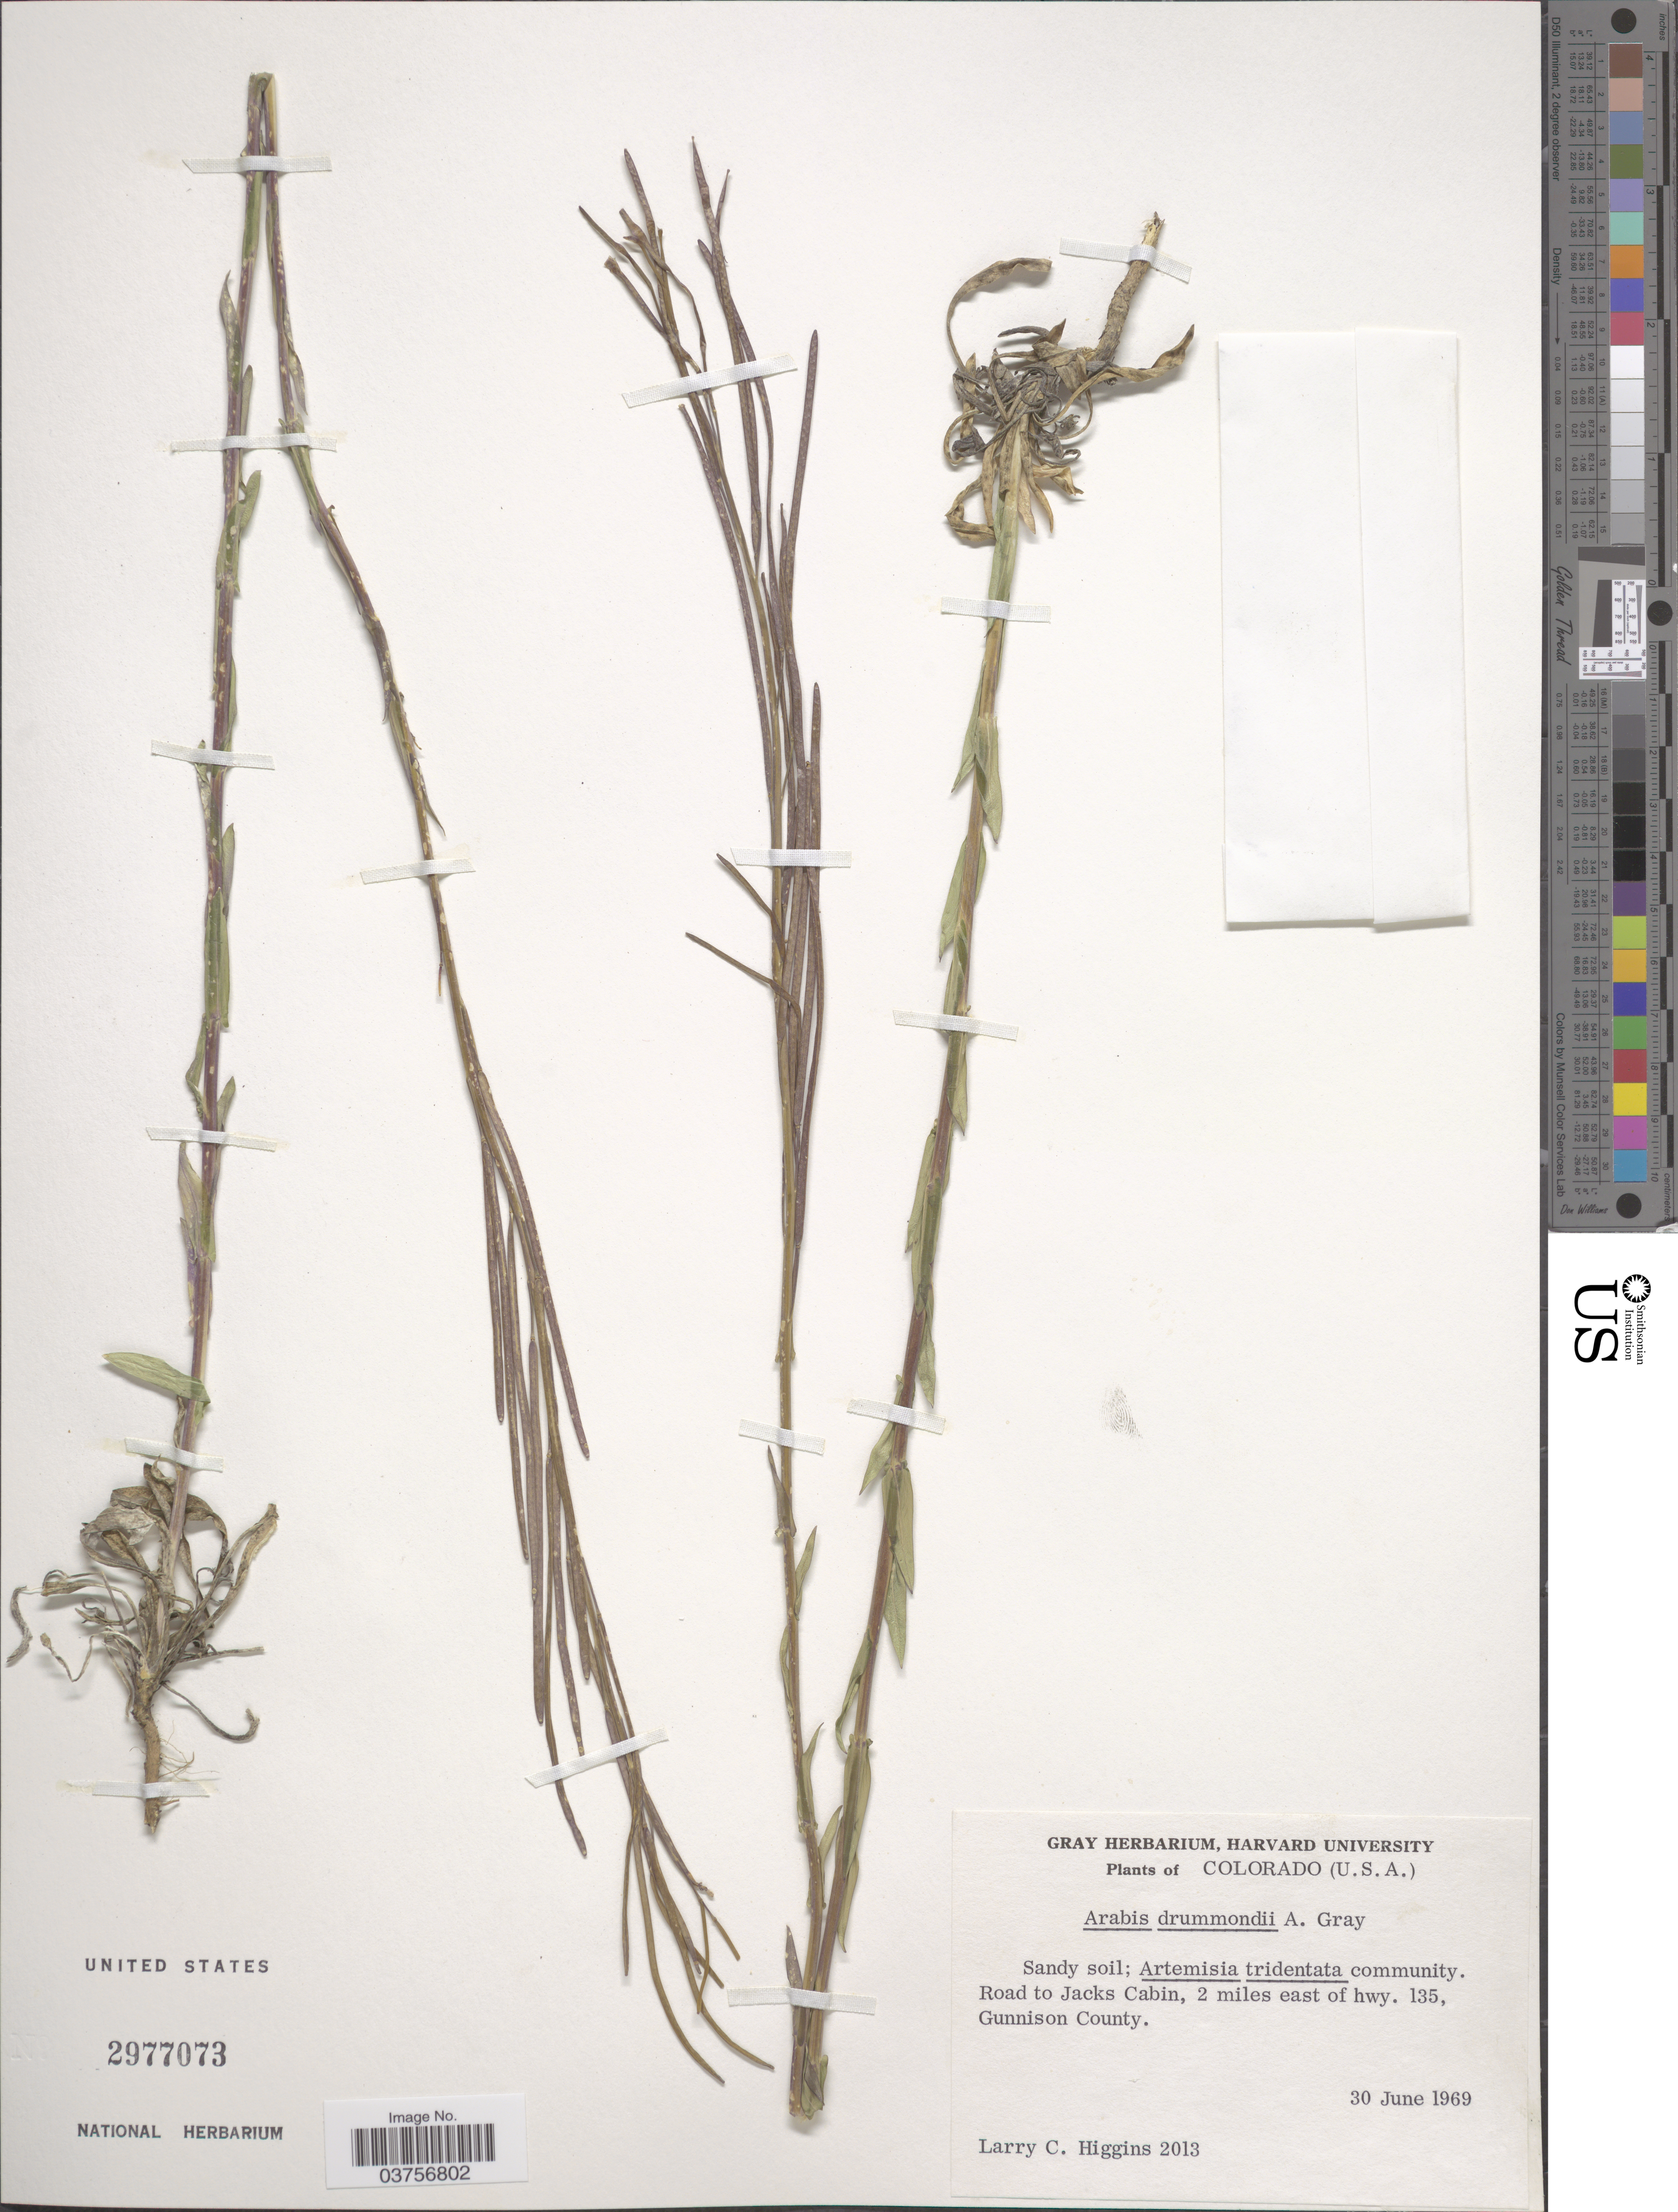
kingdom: Plantae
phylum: Tracheophyta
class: Magnoliopsida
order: Brassicales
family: Brassicaceae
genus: Arabis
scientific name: Arabis drummondii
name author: A. Gray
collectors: L. Higgins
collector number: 2013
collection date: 1969-06-30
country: United States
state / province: Colorado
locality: Road to Jacks Cabin, 2 miles east of hwy. 135, Gunnison County.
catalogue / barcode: US 2977073